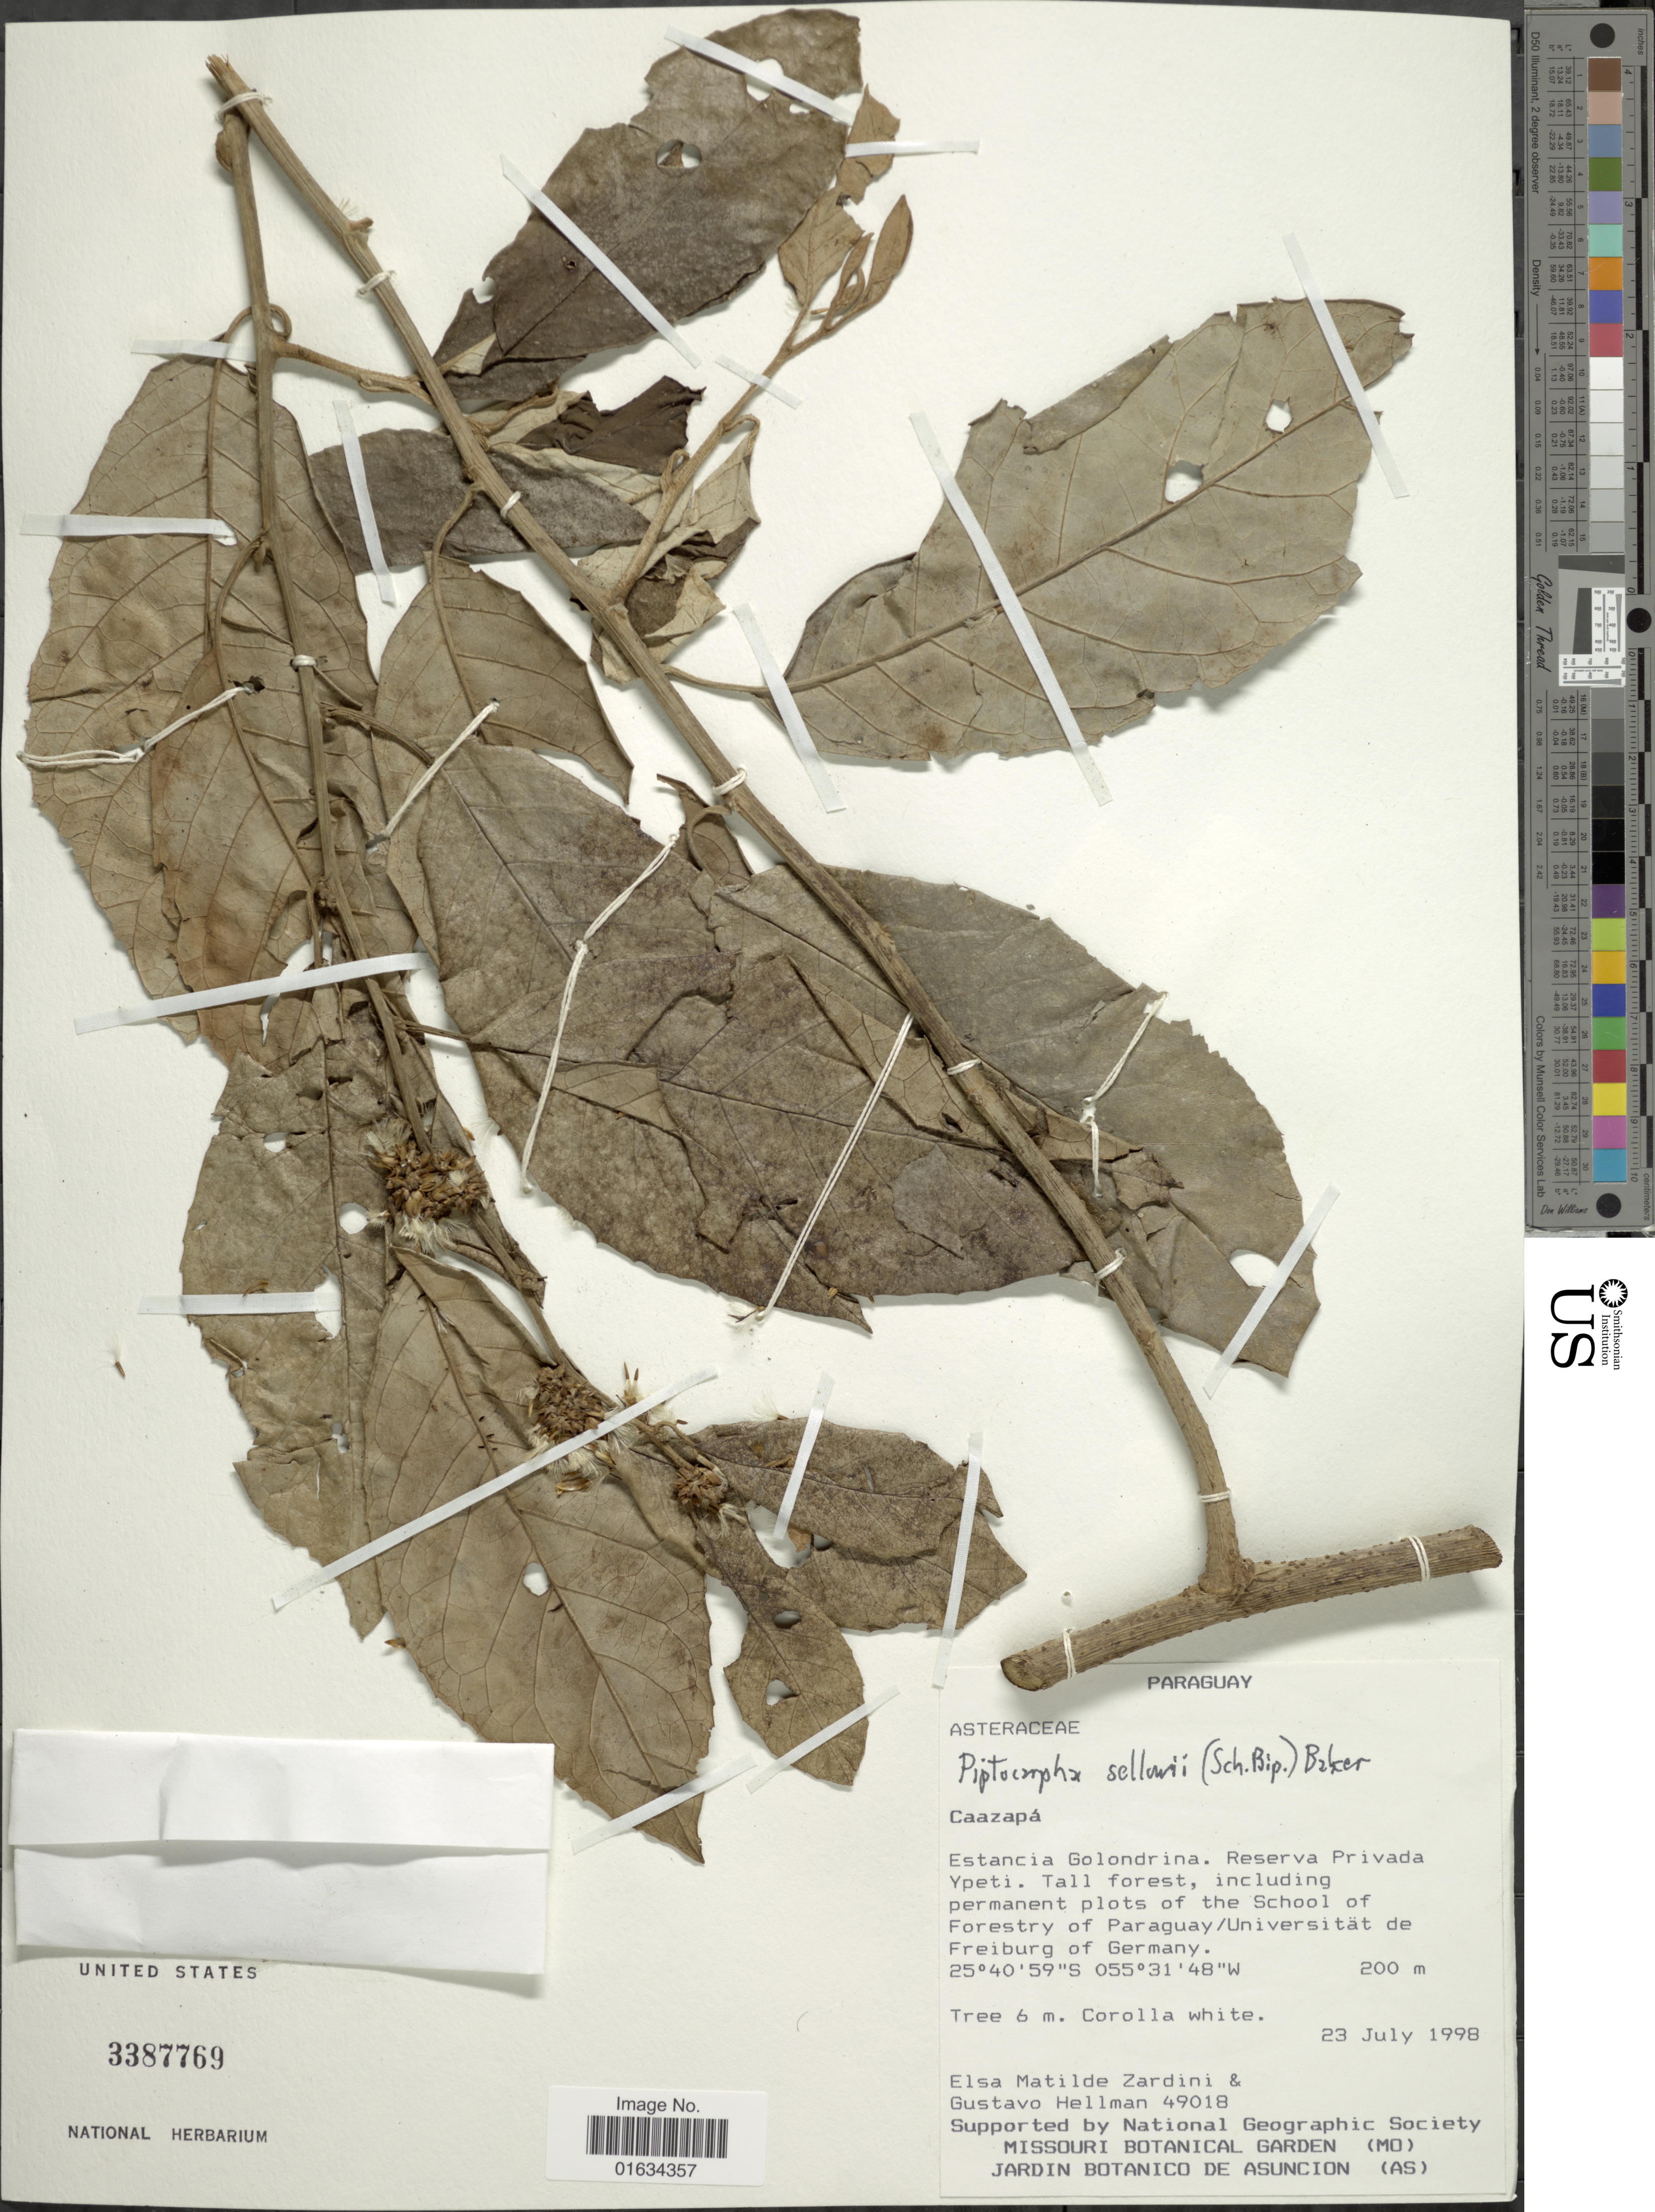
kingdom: Plantae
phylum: Tracheophyta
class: Magnoliopsida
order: Asterales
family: Asteraceae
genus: Piptocarpha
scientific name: Piptocarpha sellovii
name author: (Sch. Bip.) Baker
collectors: E. M. Zardini & G. Hellman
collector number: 49018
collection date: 1998-07-23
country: Paraguay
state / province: Caazapa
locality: Estancia Golondrina. Reserva Privada Ypeti. Tall forest, including permanent plots of the School of Forestry of Paraguay/Universität de Freiburg of Germany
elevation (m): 200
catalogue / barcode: US 3387769